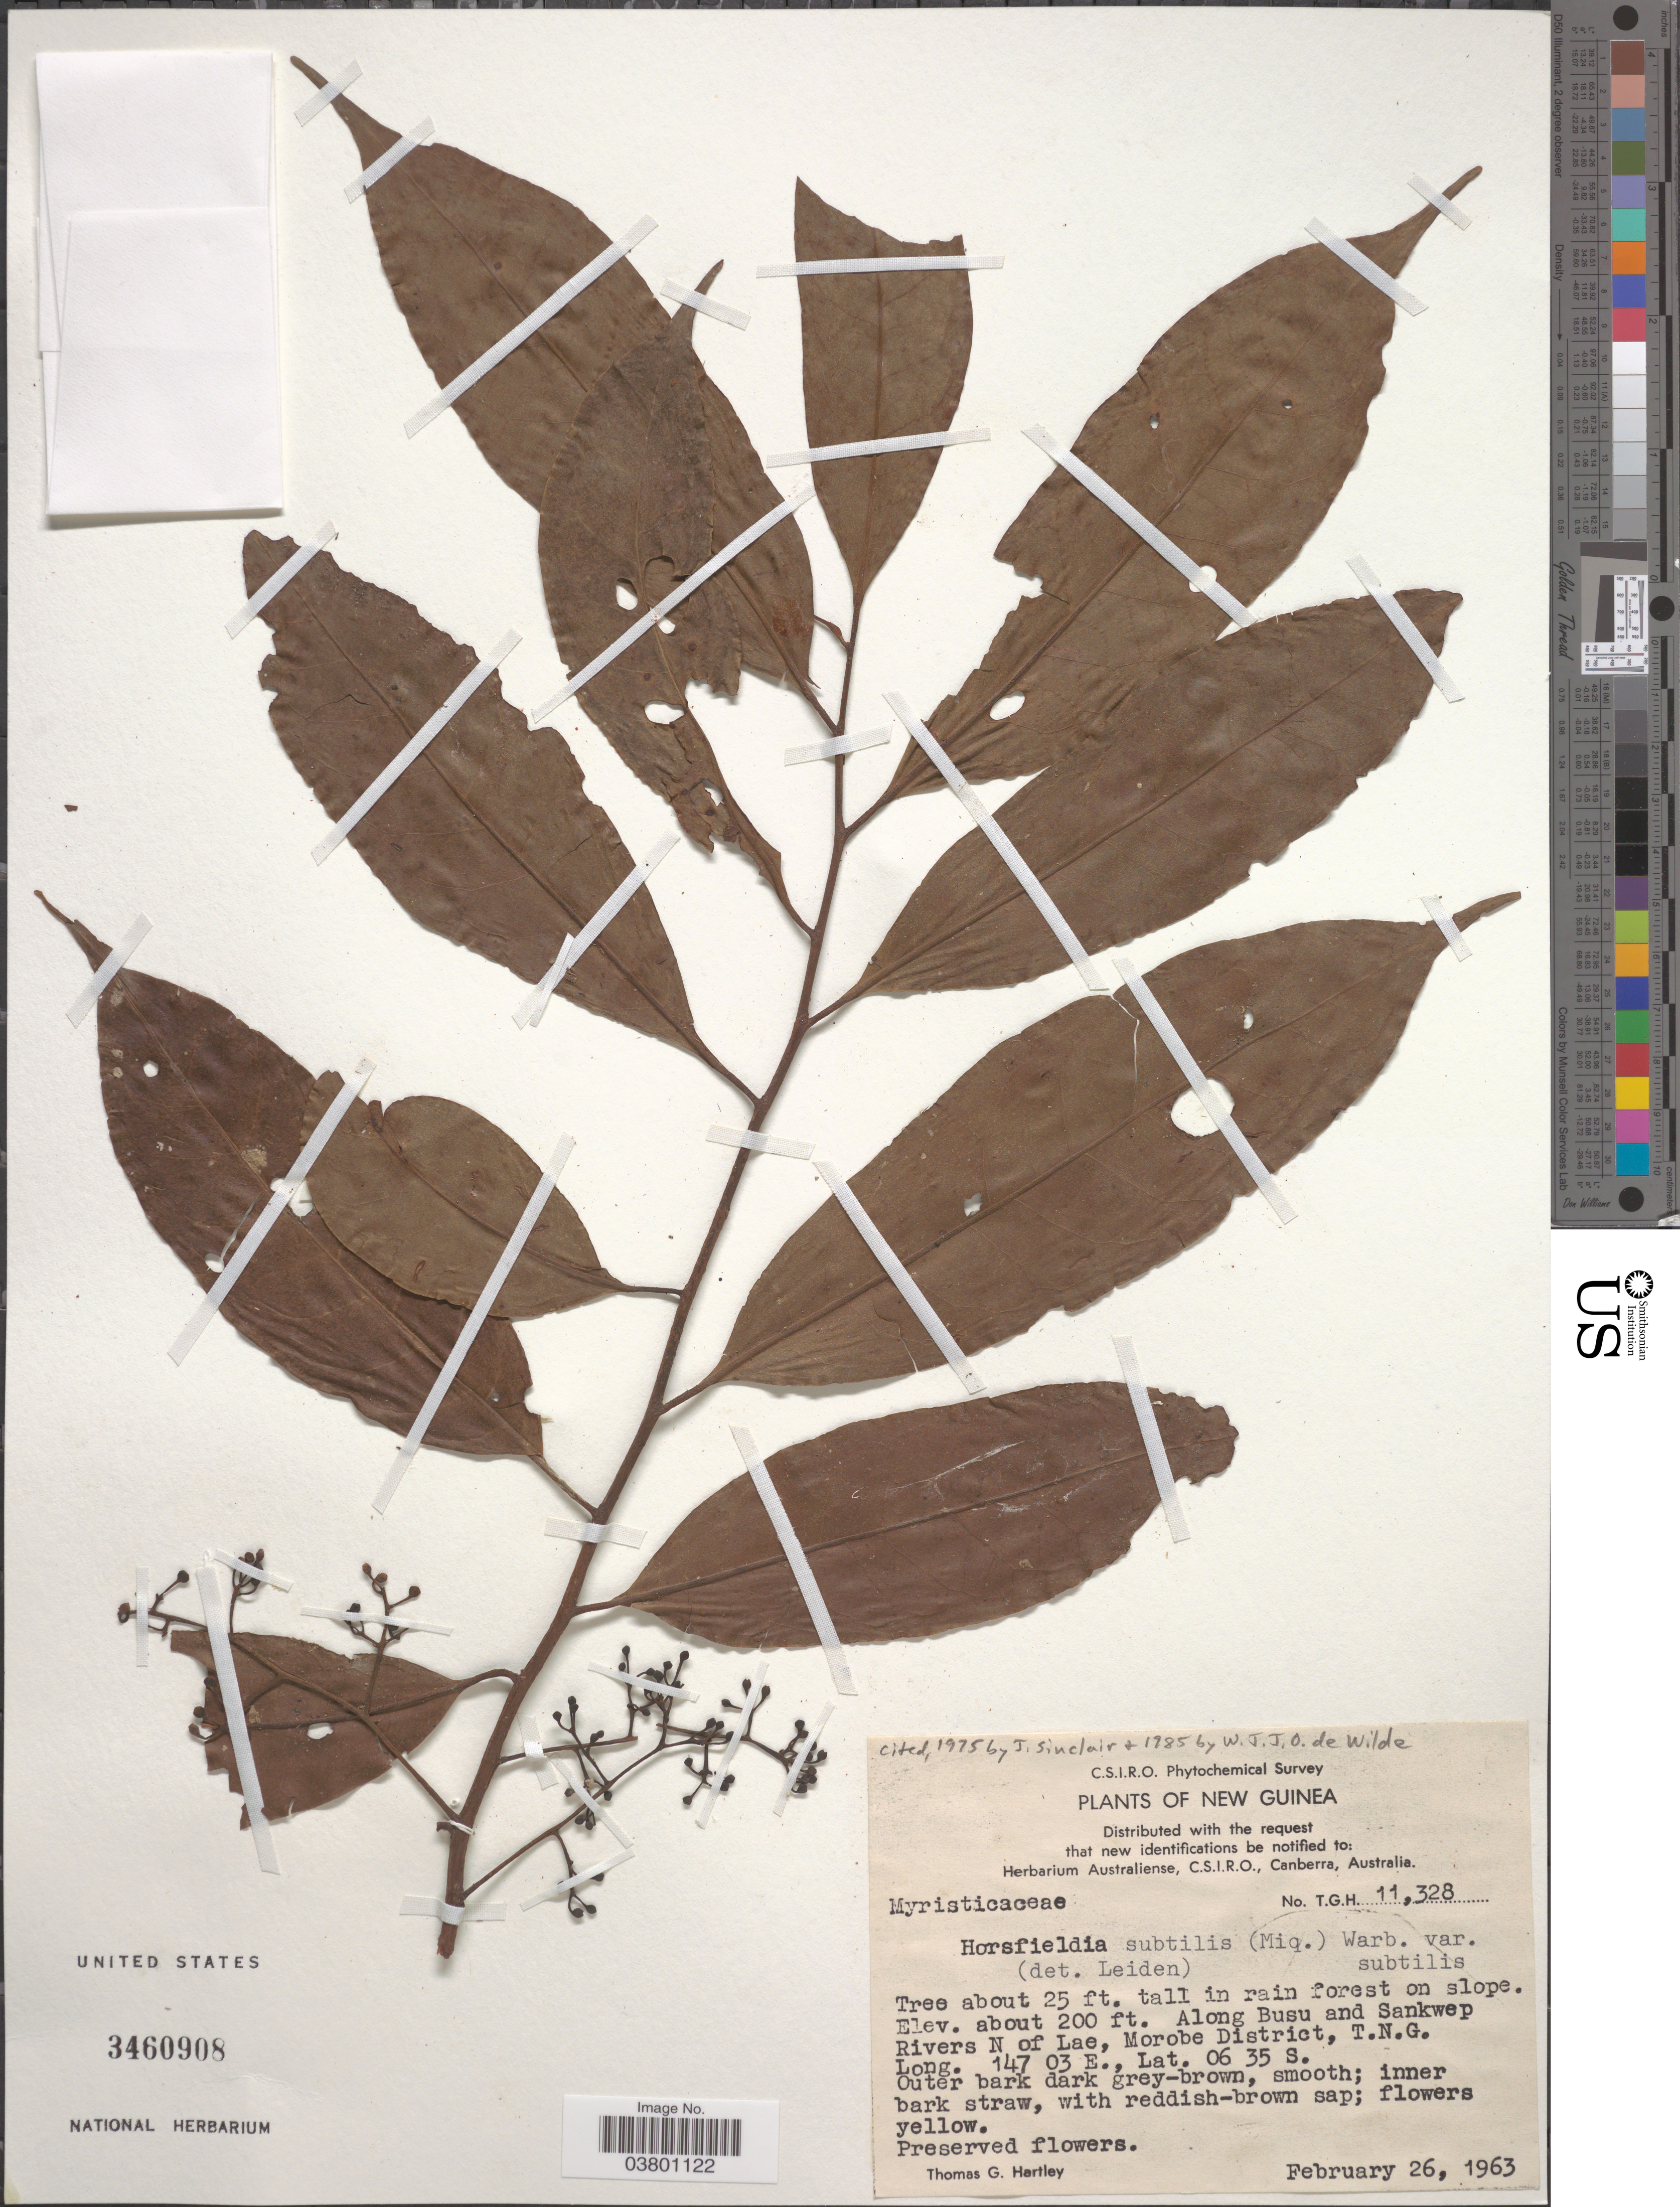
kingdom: Plantae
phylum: Tracheophyta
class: Magnoliopsida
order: Magnoliales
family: Myristicaceae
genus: Horsfieldia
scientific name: Horsfieldia subtilis var. subtilis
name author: Warb.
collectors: T. G. Hartley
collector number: T.G.H. 11328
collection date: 1963-02-26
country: Papua New Guinea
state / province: Morobe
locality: New Guinea. Along Busu and Sankwep Rivers N of Lae, Morobe District, T.N.G.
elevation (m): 61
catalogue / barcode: US 3460908